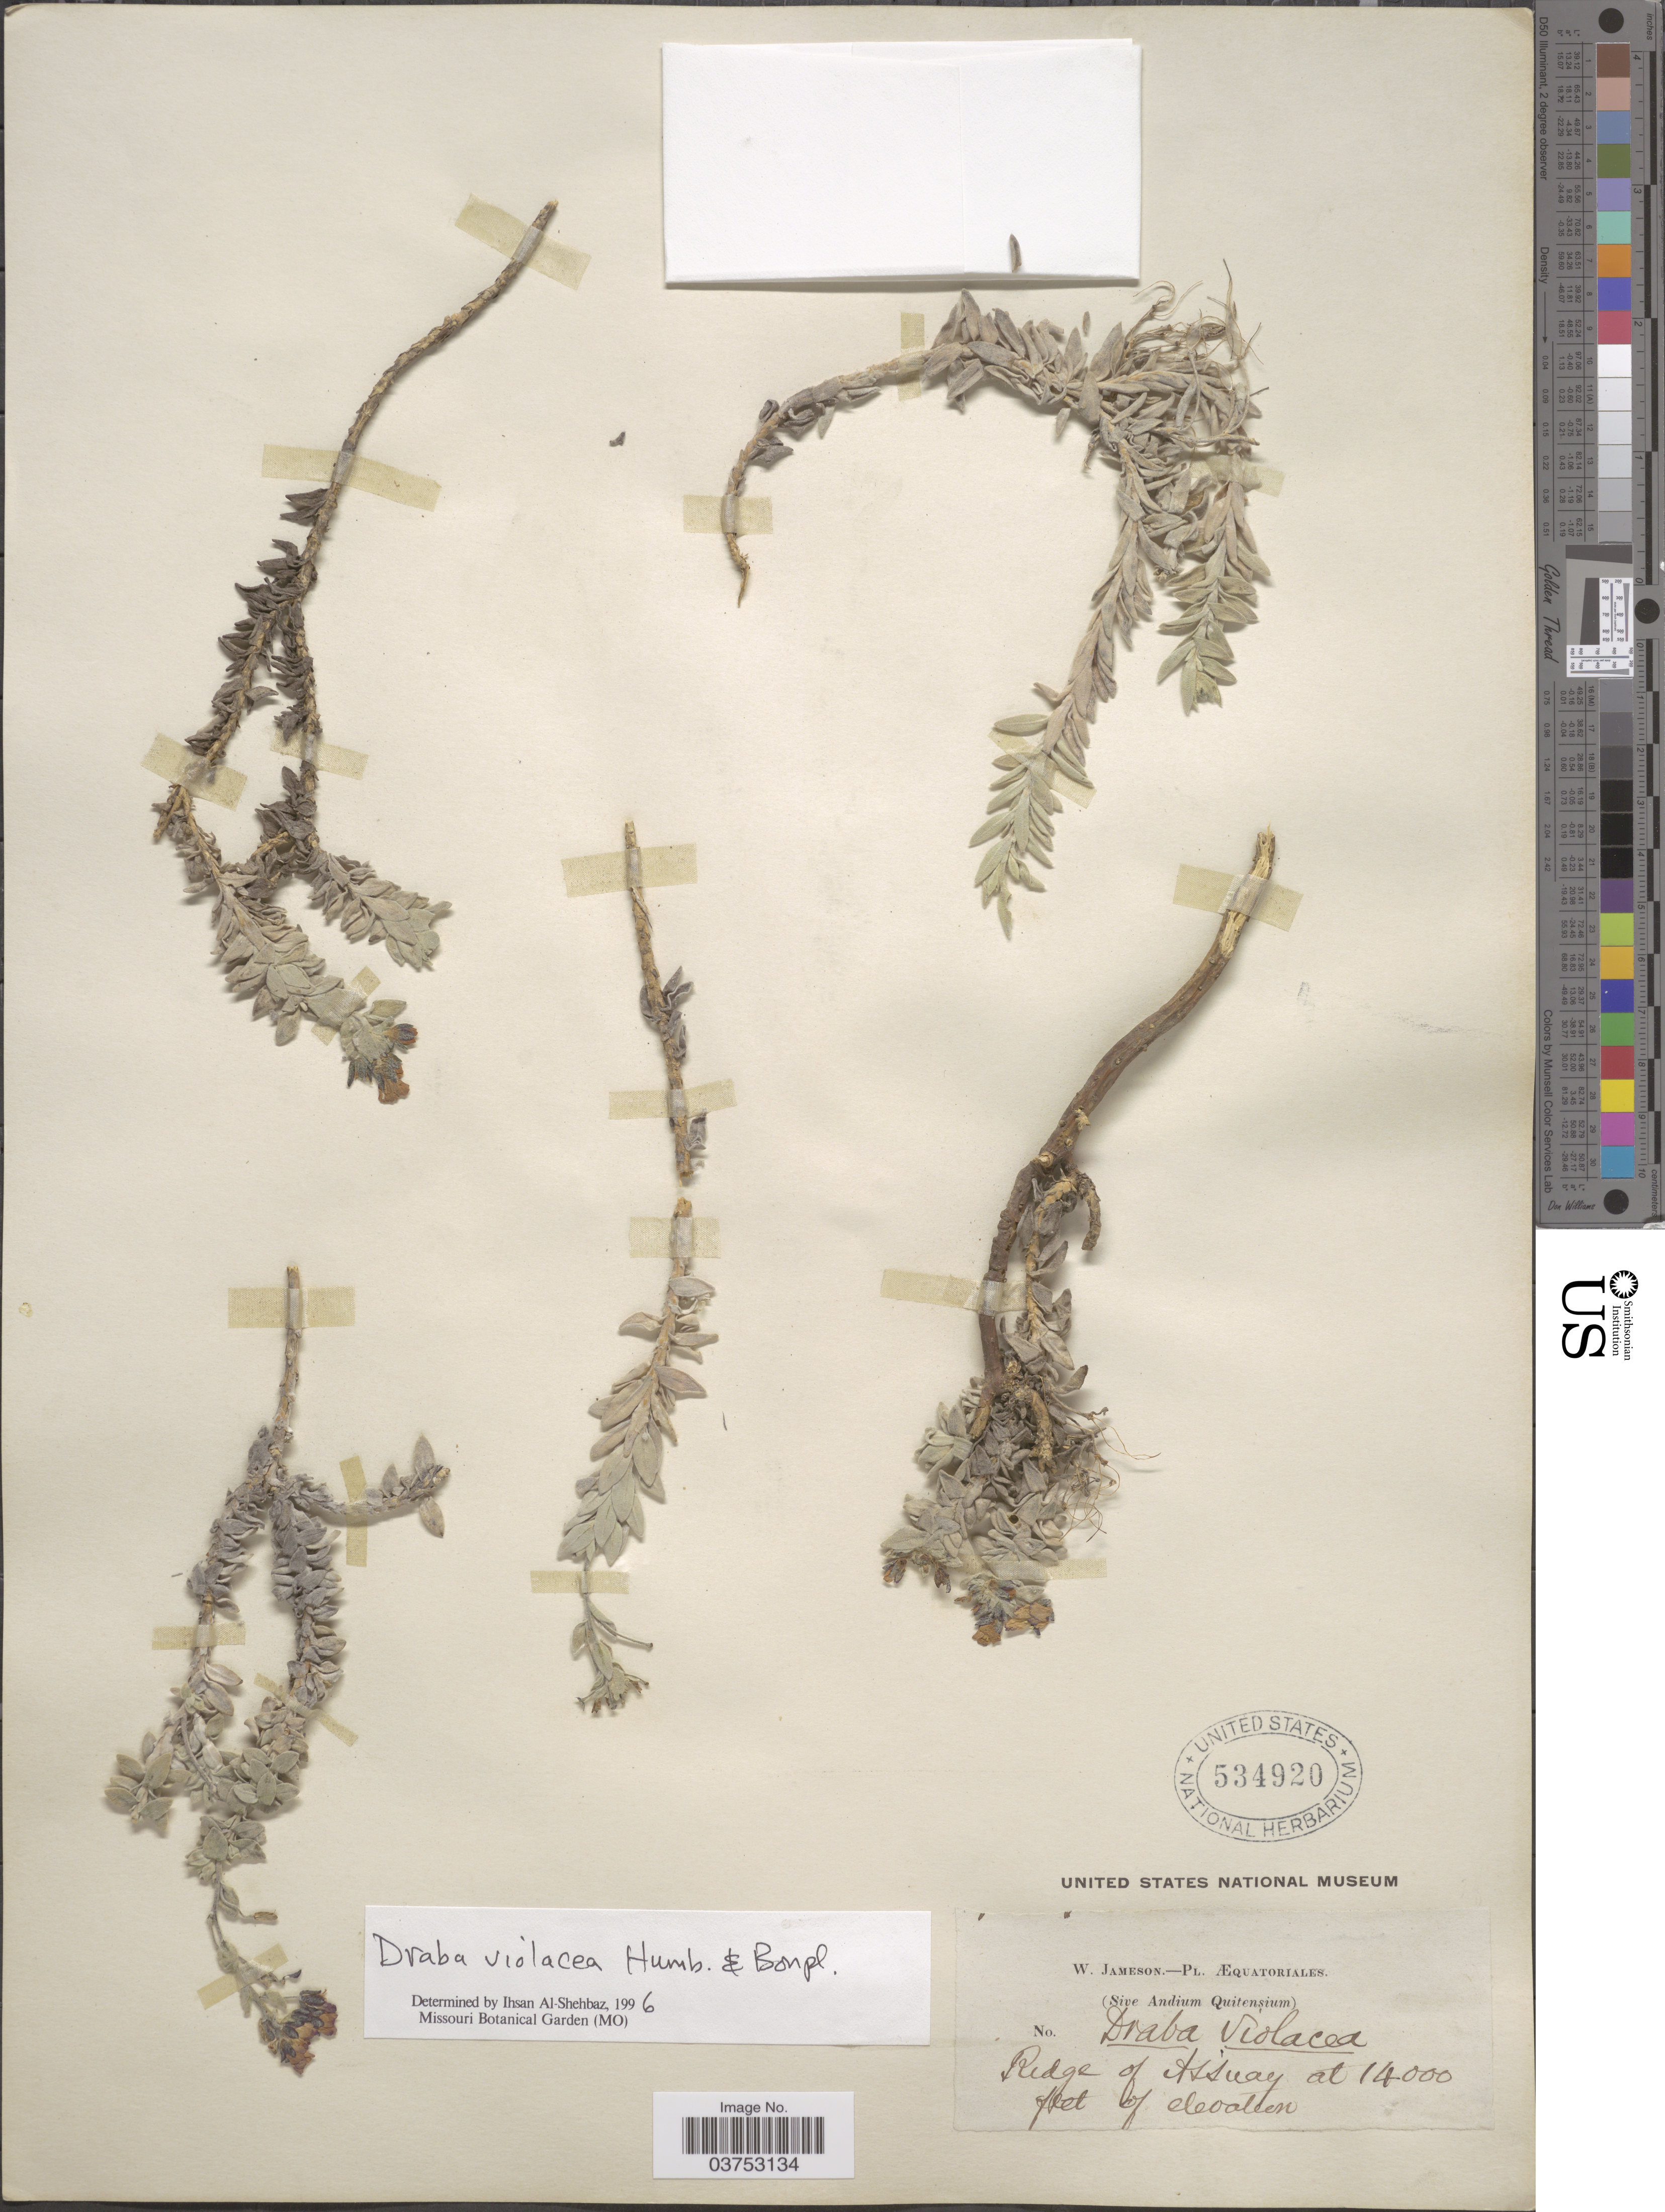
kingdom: Plantae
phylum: Tracheophyta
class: Magnoliopsida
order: Brassicales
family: Brassicaceae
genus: Draba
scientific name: Draba violacea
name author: DC.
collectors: W. Jameson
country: Ecuador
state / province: Azuay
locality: Æquatoriales. Ridge of Azzuay.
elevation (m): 4267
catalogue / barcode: US 534920